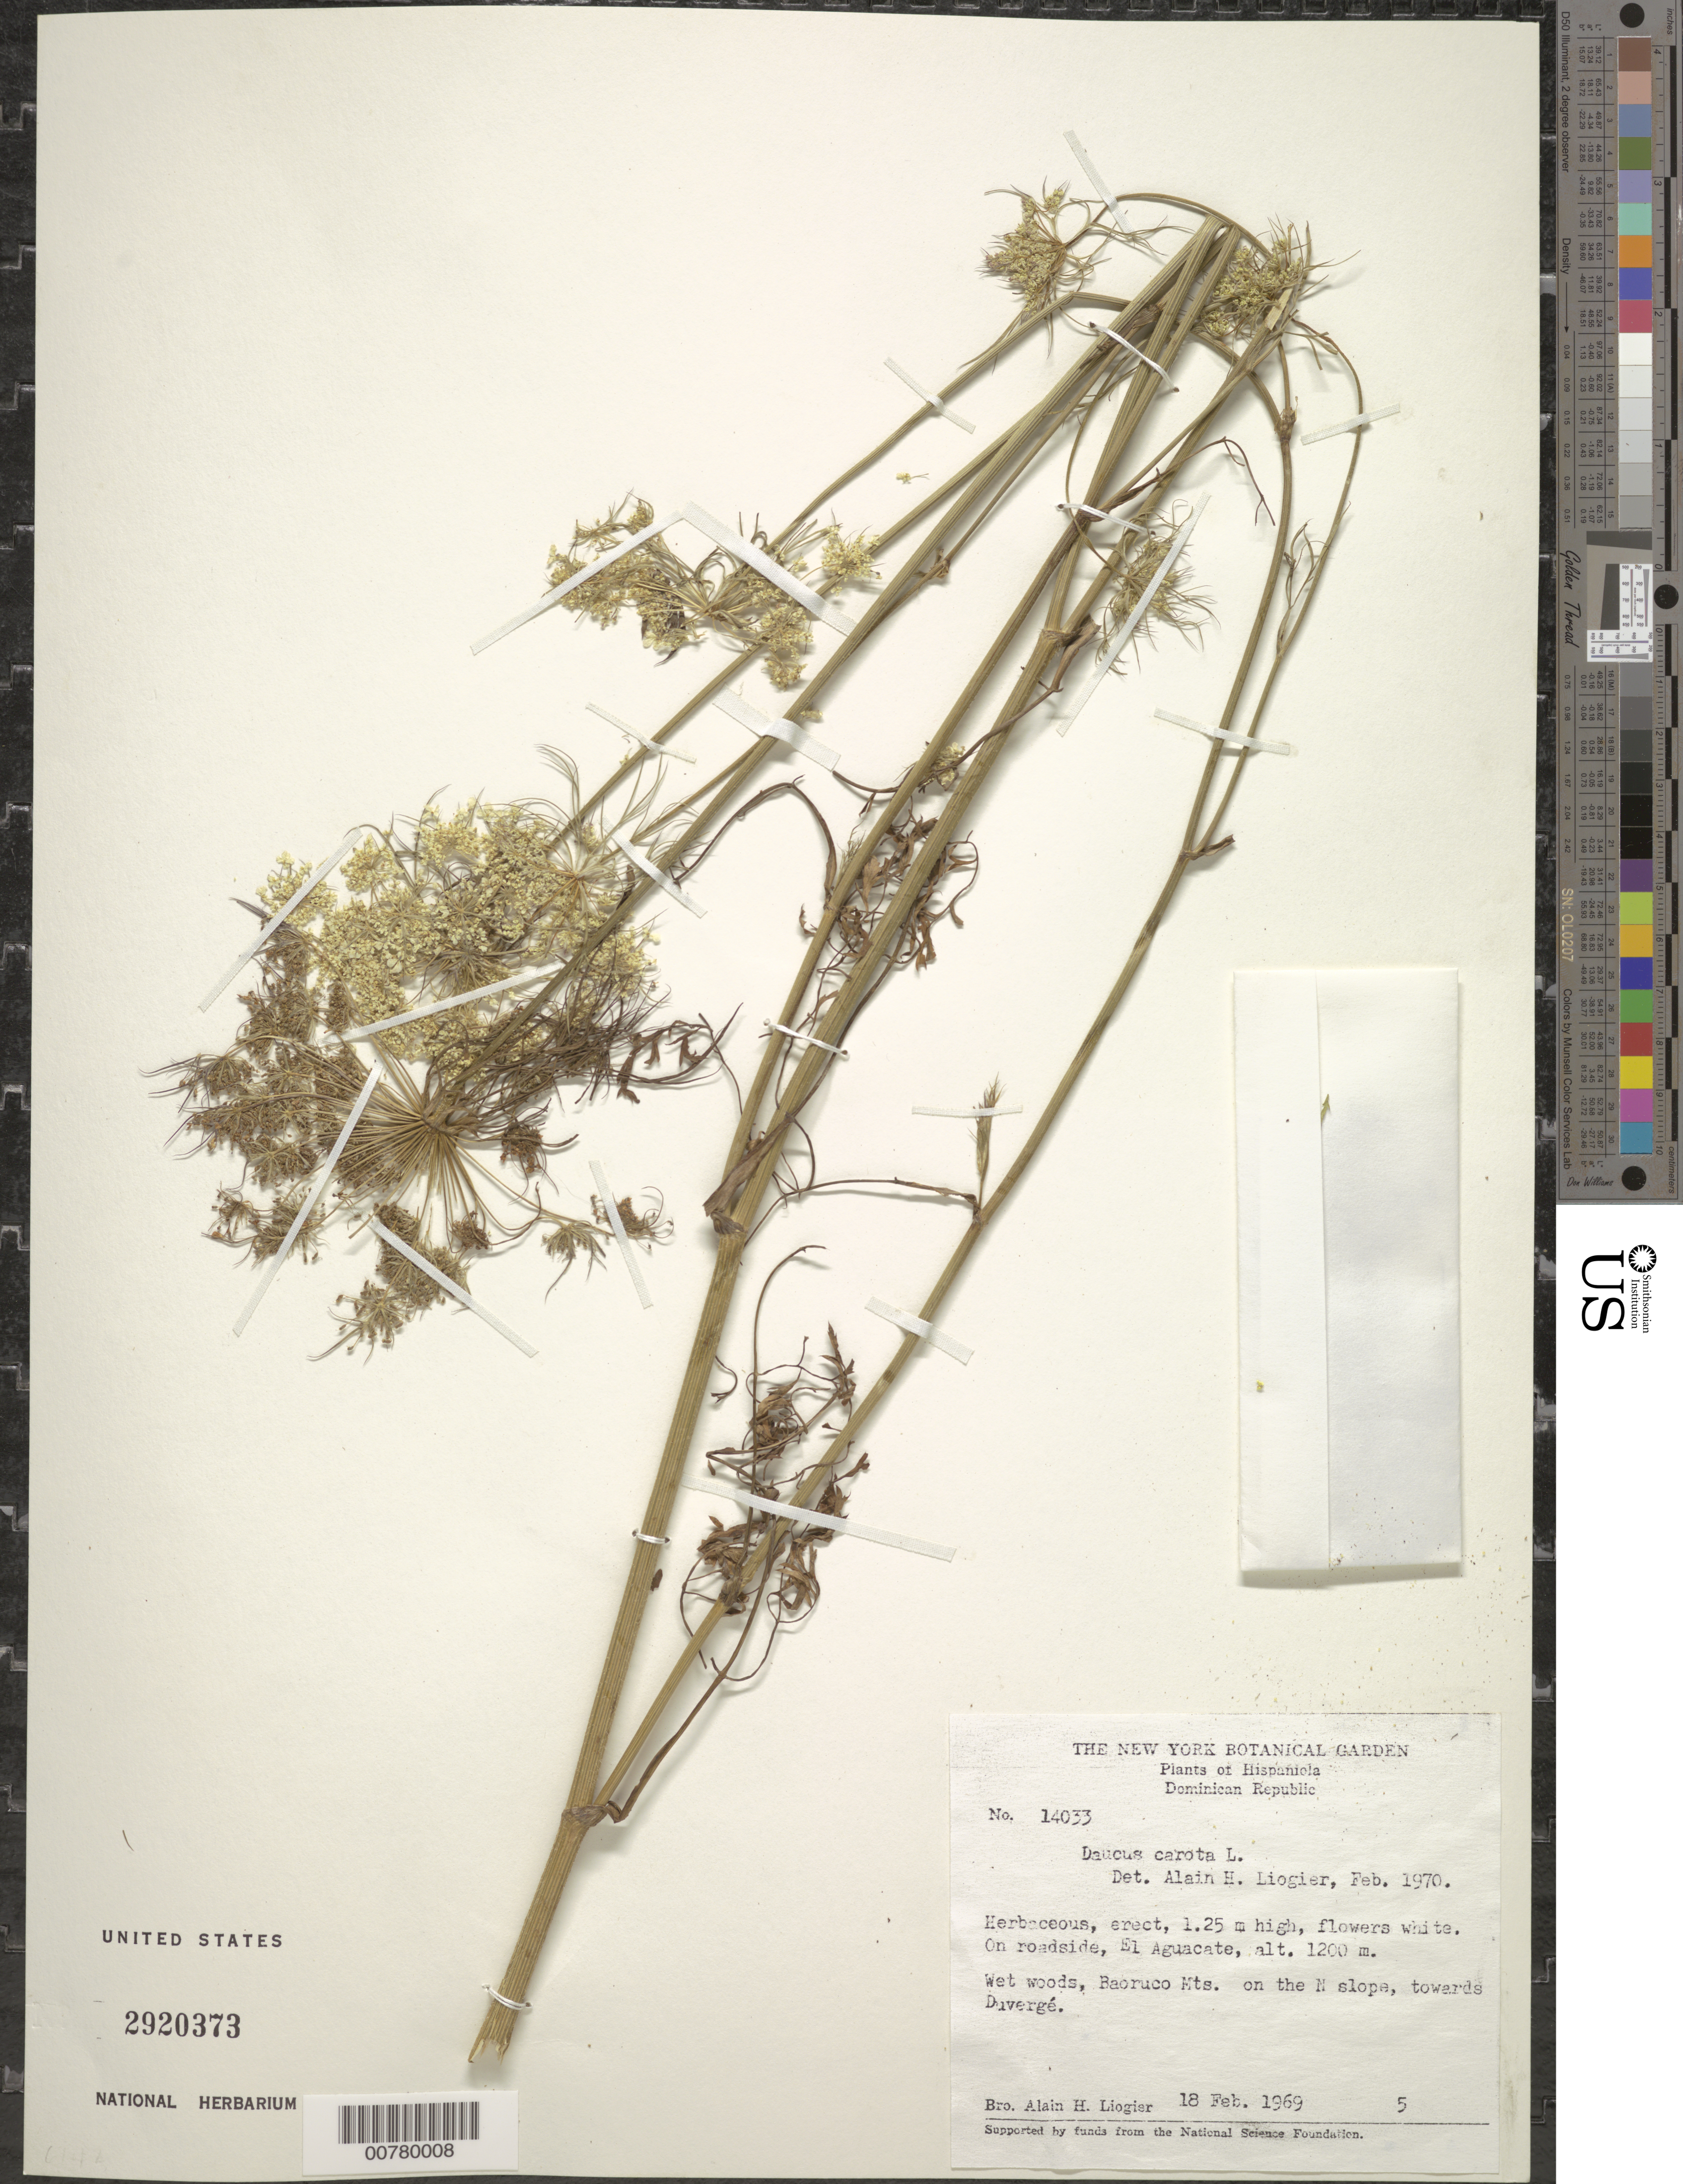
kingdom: Plantae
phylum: Tracheophyta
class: Magnoliopsida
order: Apiales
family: Apiaceae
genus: Daucus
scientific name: Daucus carota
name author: L.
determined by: Liogier, Alain H.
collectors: A. H. Liogier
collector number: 14033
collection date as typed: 18 Feb 1969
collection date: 1969-02-18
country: Dominican Republic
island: Hispaniola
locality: El Aguacate, Baoruco Mts, on the N slope,towards Duvergé.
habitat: Wet woods, on roadside.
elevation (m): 1200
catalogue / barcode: US 2920373